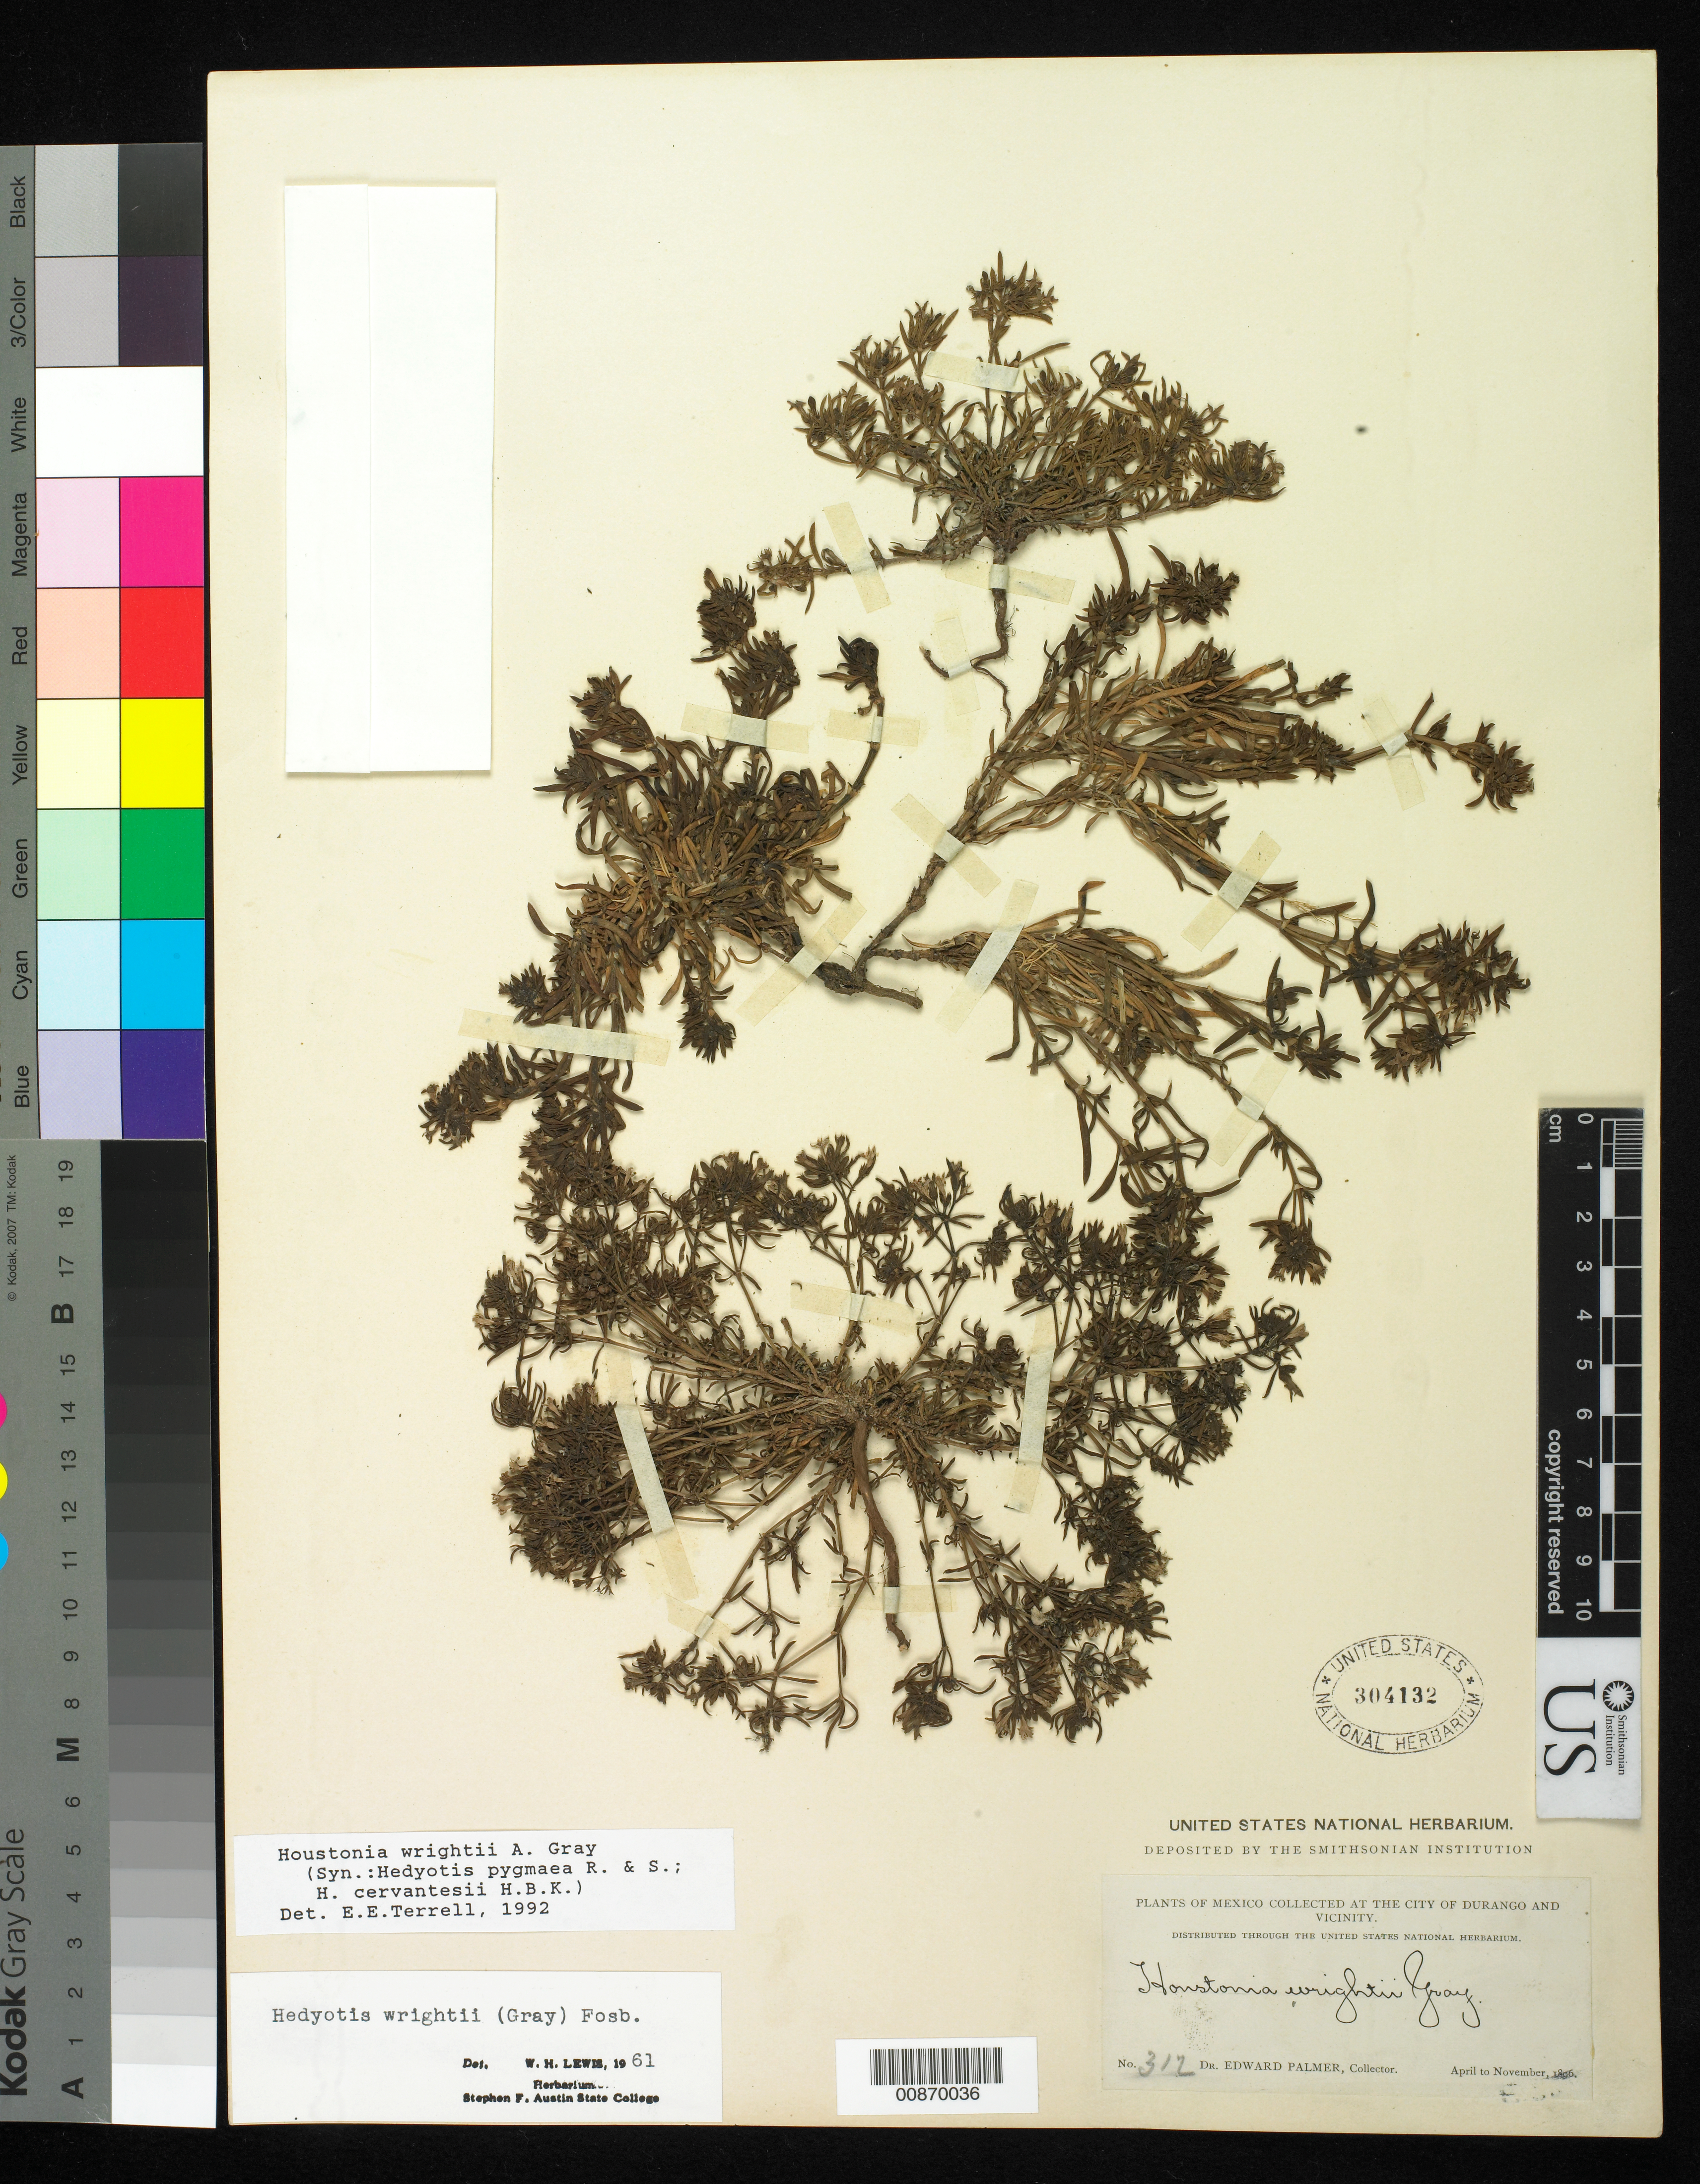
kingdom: Plantae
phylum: Tracheophyta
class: Magnoliopsida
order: Gentianales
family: Rubiaceae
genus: Houstonia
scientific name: Houstonia wrightii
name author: (A. Gray) A. Gray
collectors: E. Palmer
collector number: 312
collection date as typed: Apr 1896 to -- Nov 1896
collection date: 1896-04/1896-11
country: Mexico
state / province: Durango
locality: City of Durango and vicinity.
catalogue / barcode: US 304132